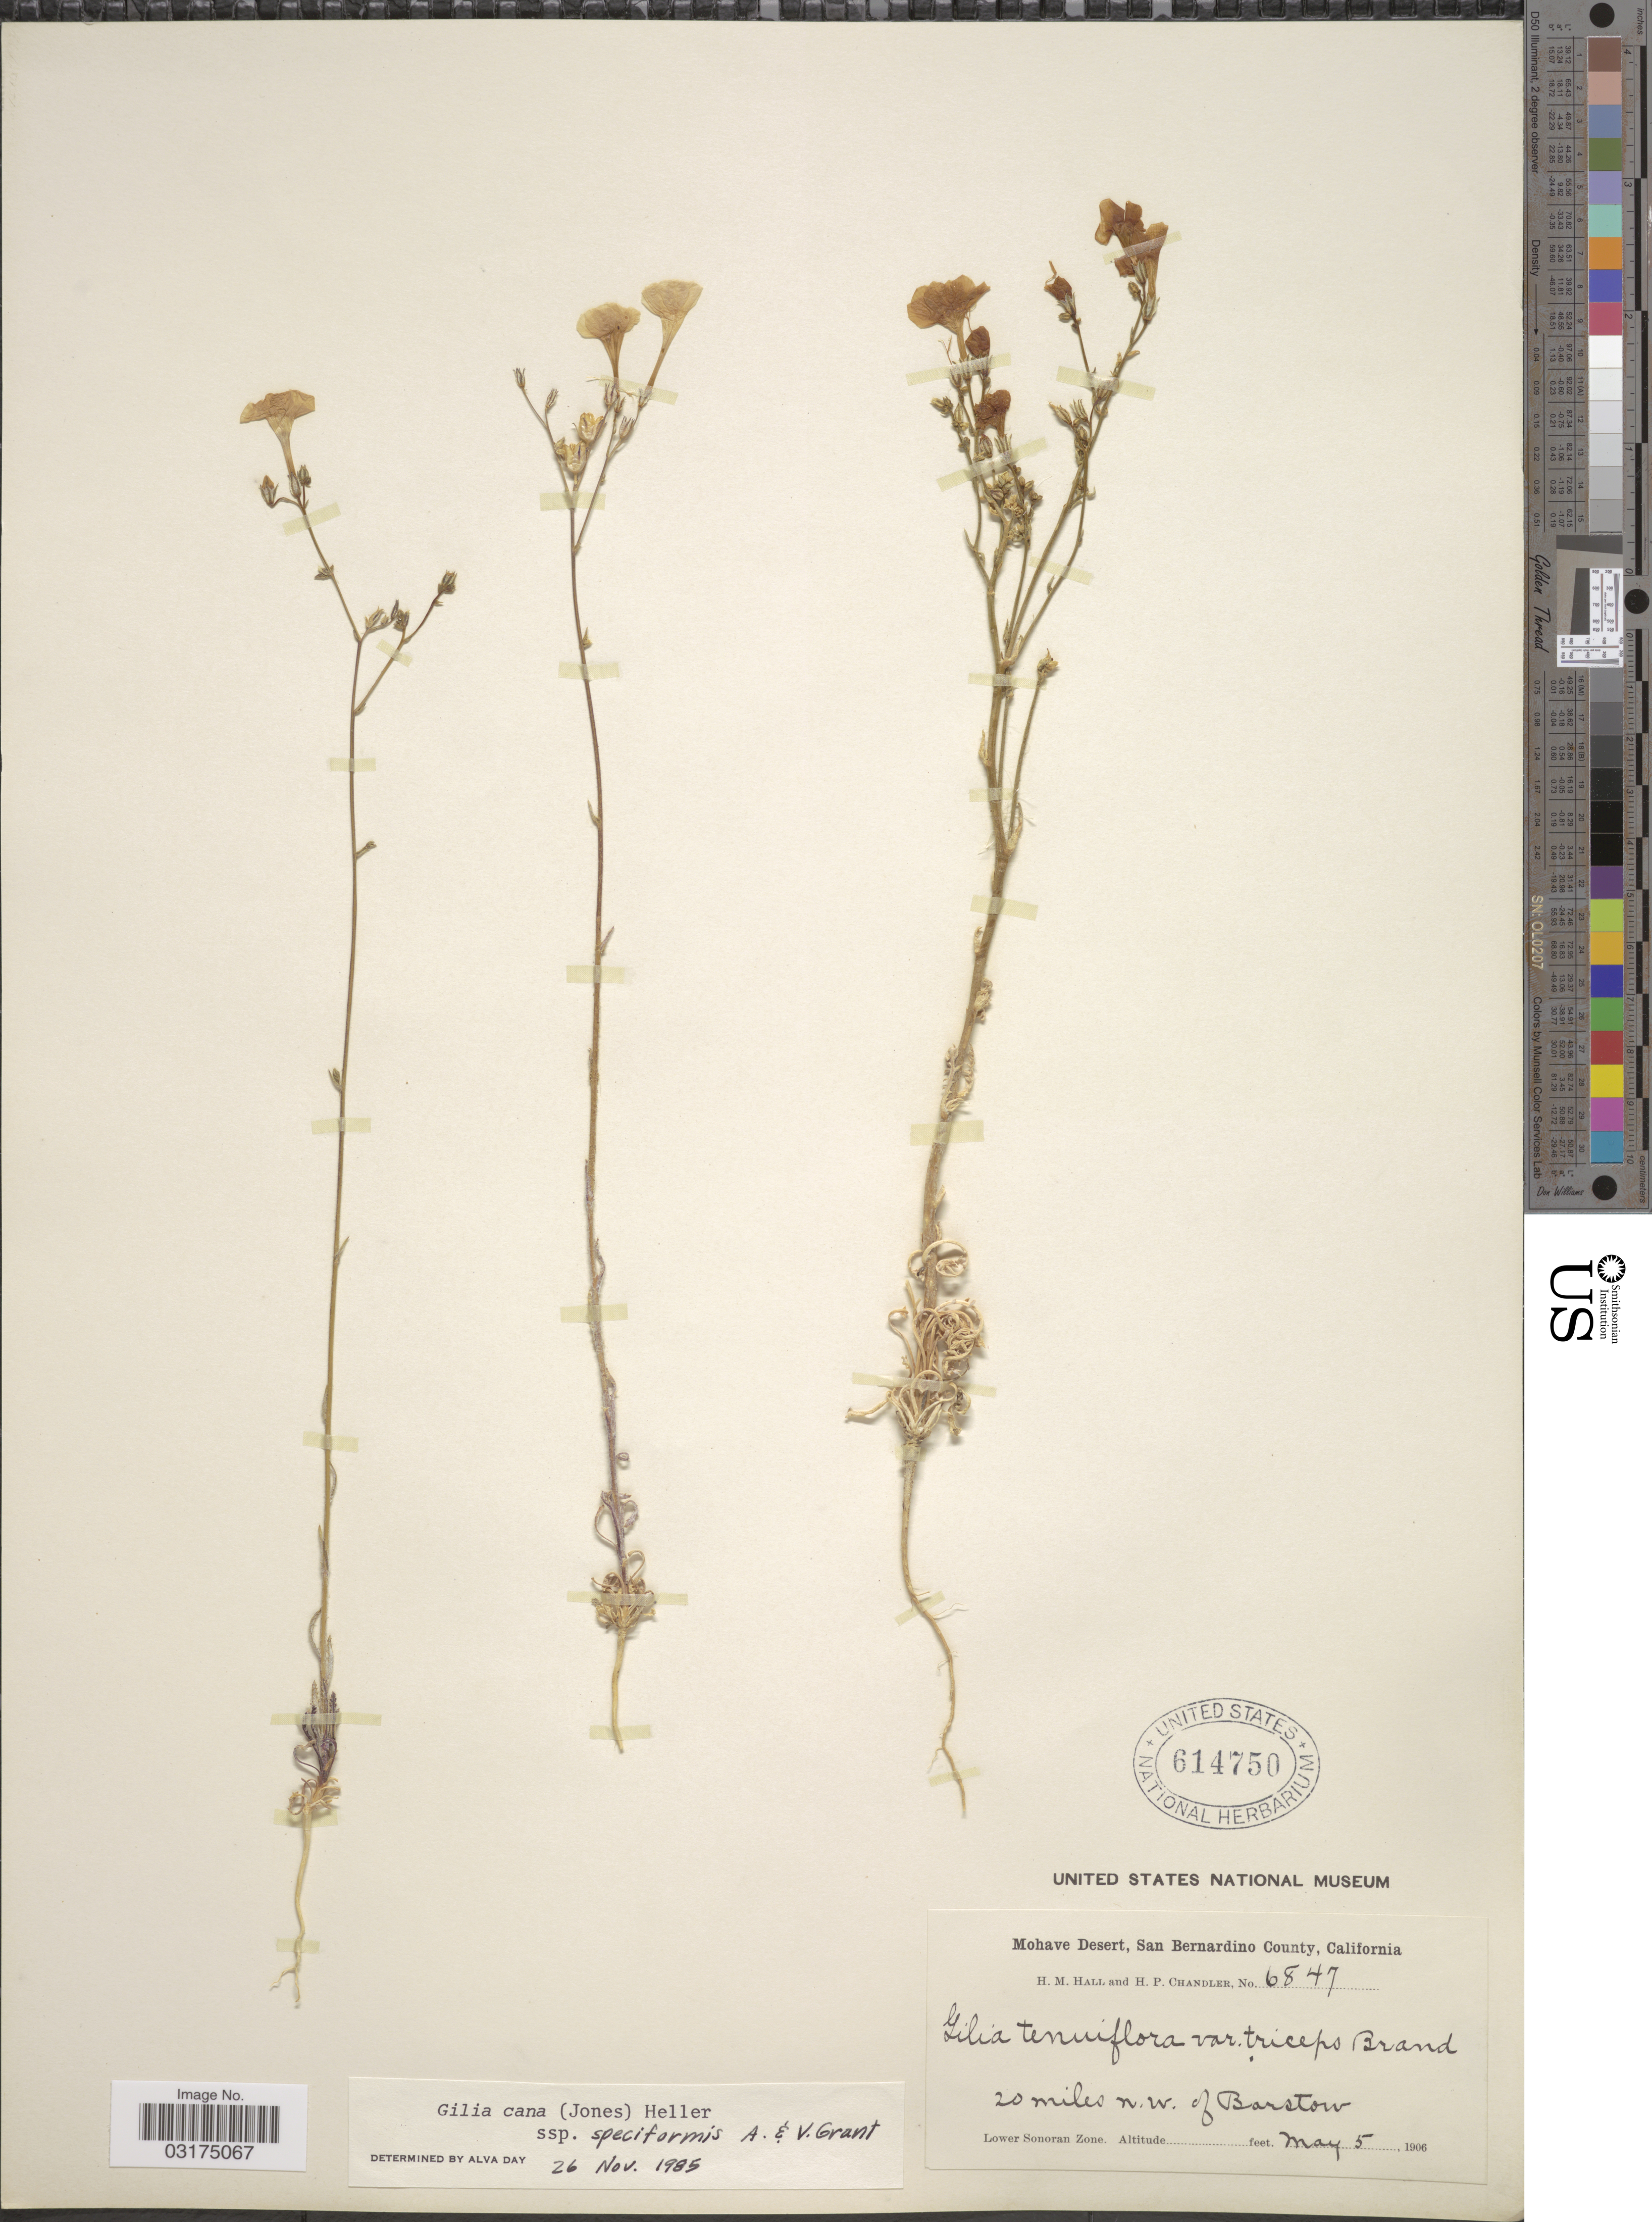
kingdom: Plantae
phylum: Tracheophyta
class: Magnoliopsida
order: Ericales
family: Polemoniaceae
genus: Gilia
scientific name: Gilia cana subsp. speciformis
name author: A.D. Grant & V.E. Grant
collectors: H. M. Hall & H. Chandler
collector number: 6847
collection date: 1906-05-05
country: United States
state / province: California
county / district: San Bernardino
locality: Mohave Desert, San Bernardino County. 20 miles n. w. of Barstow. Lower Sonoran Zone.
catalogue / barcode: US 614750